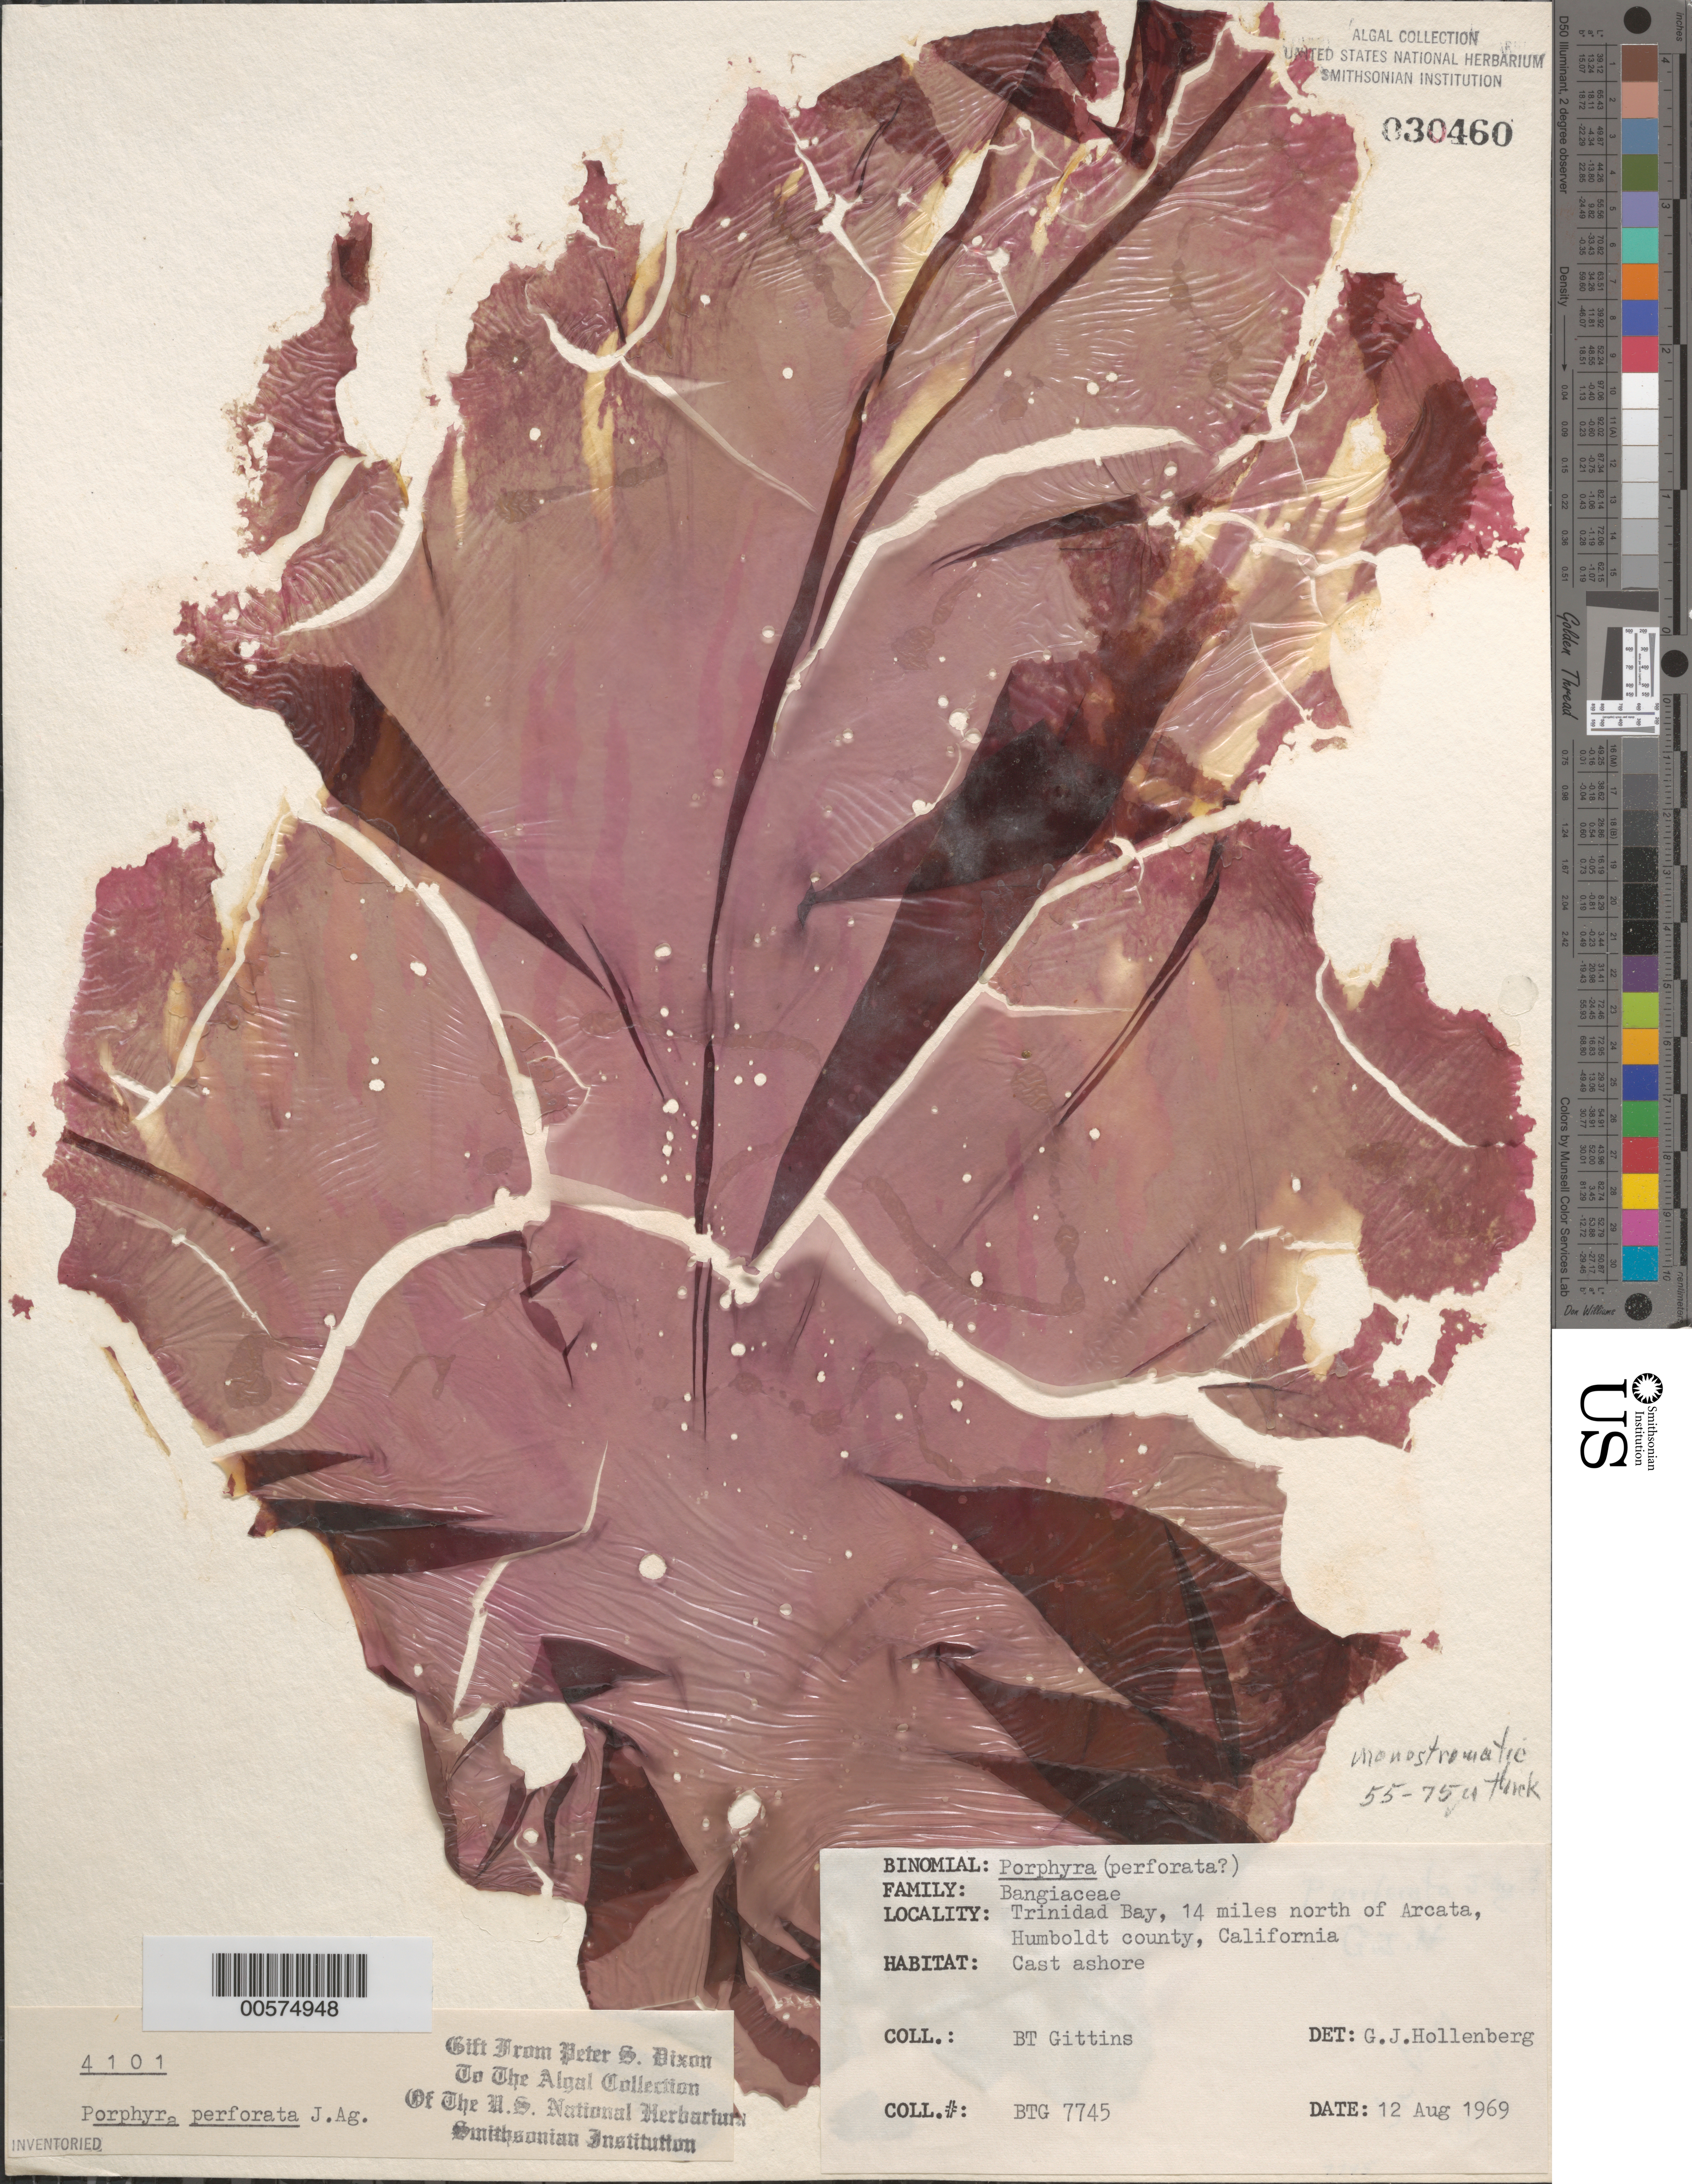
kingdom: Plantae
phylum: Rhodophyta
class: Bangiophyceae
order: Bangiales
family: Bangiaceae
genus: Pyropia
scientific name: Pyropia perforata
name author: (J. Agardh) S.C. Lindstrom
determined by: Algae name updating Project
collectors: B. Gittins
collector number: BTG 7745 & PSD 4101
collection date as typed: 12 Aug 1969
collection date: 1969-08-12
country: United States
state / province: California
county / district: Humboldt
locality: Trinidad Head, 14 miles north of Arcata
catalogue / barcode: US 30460